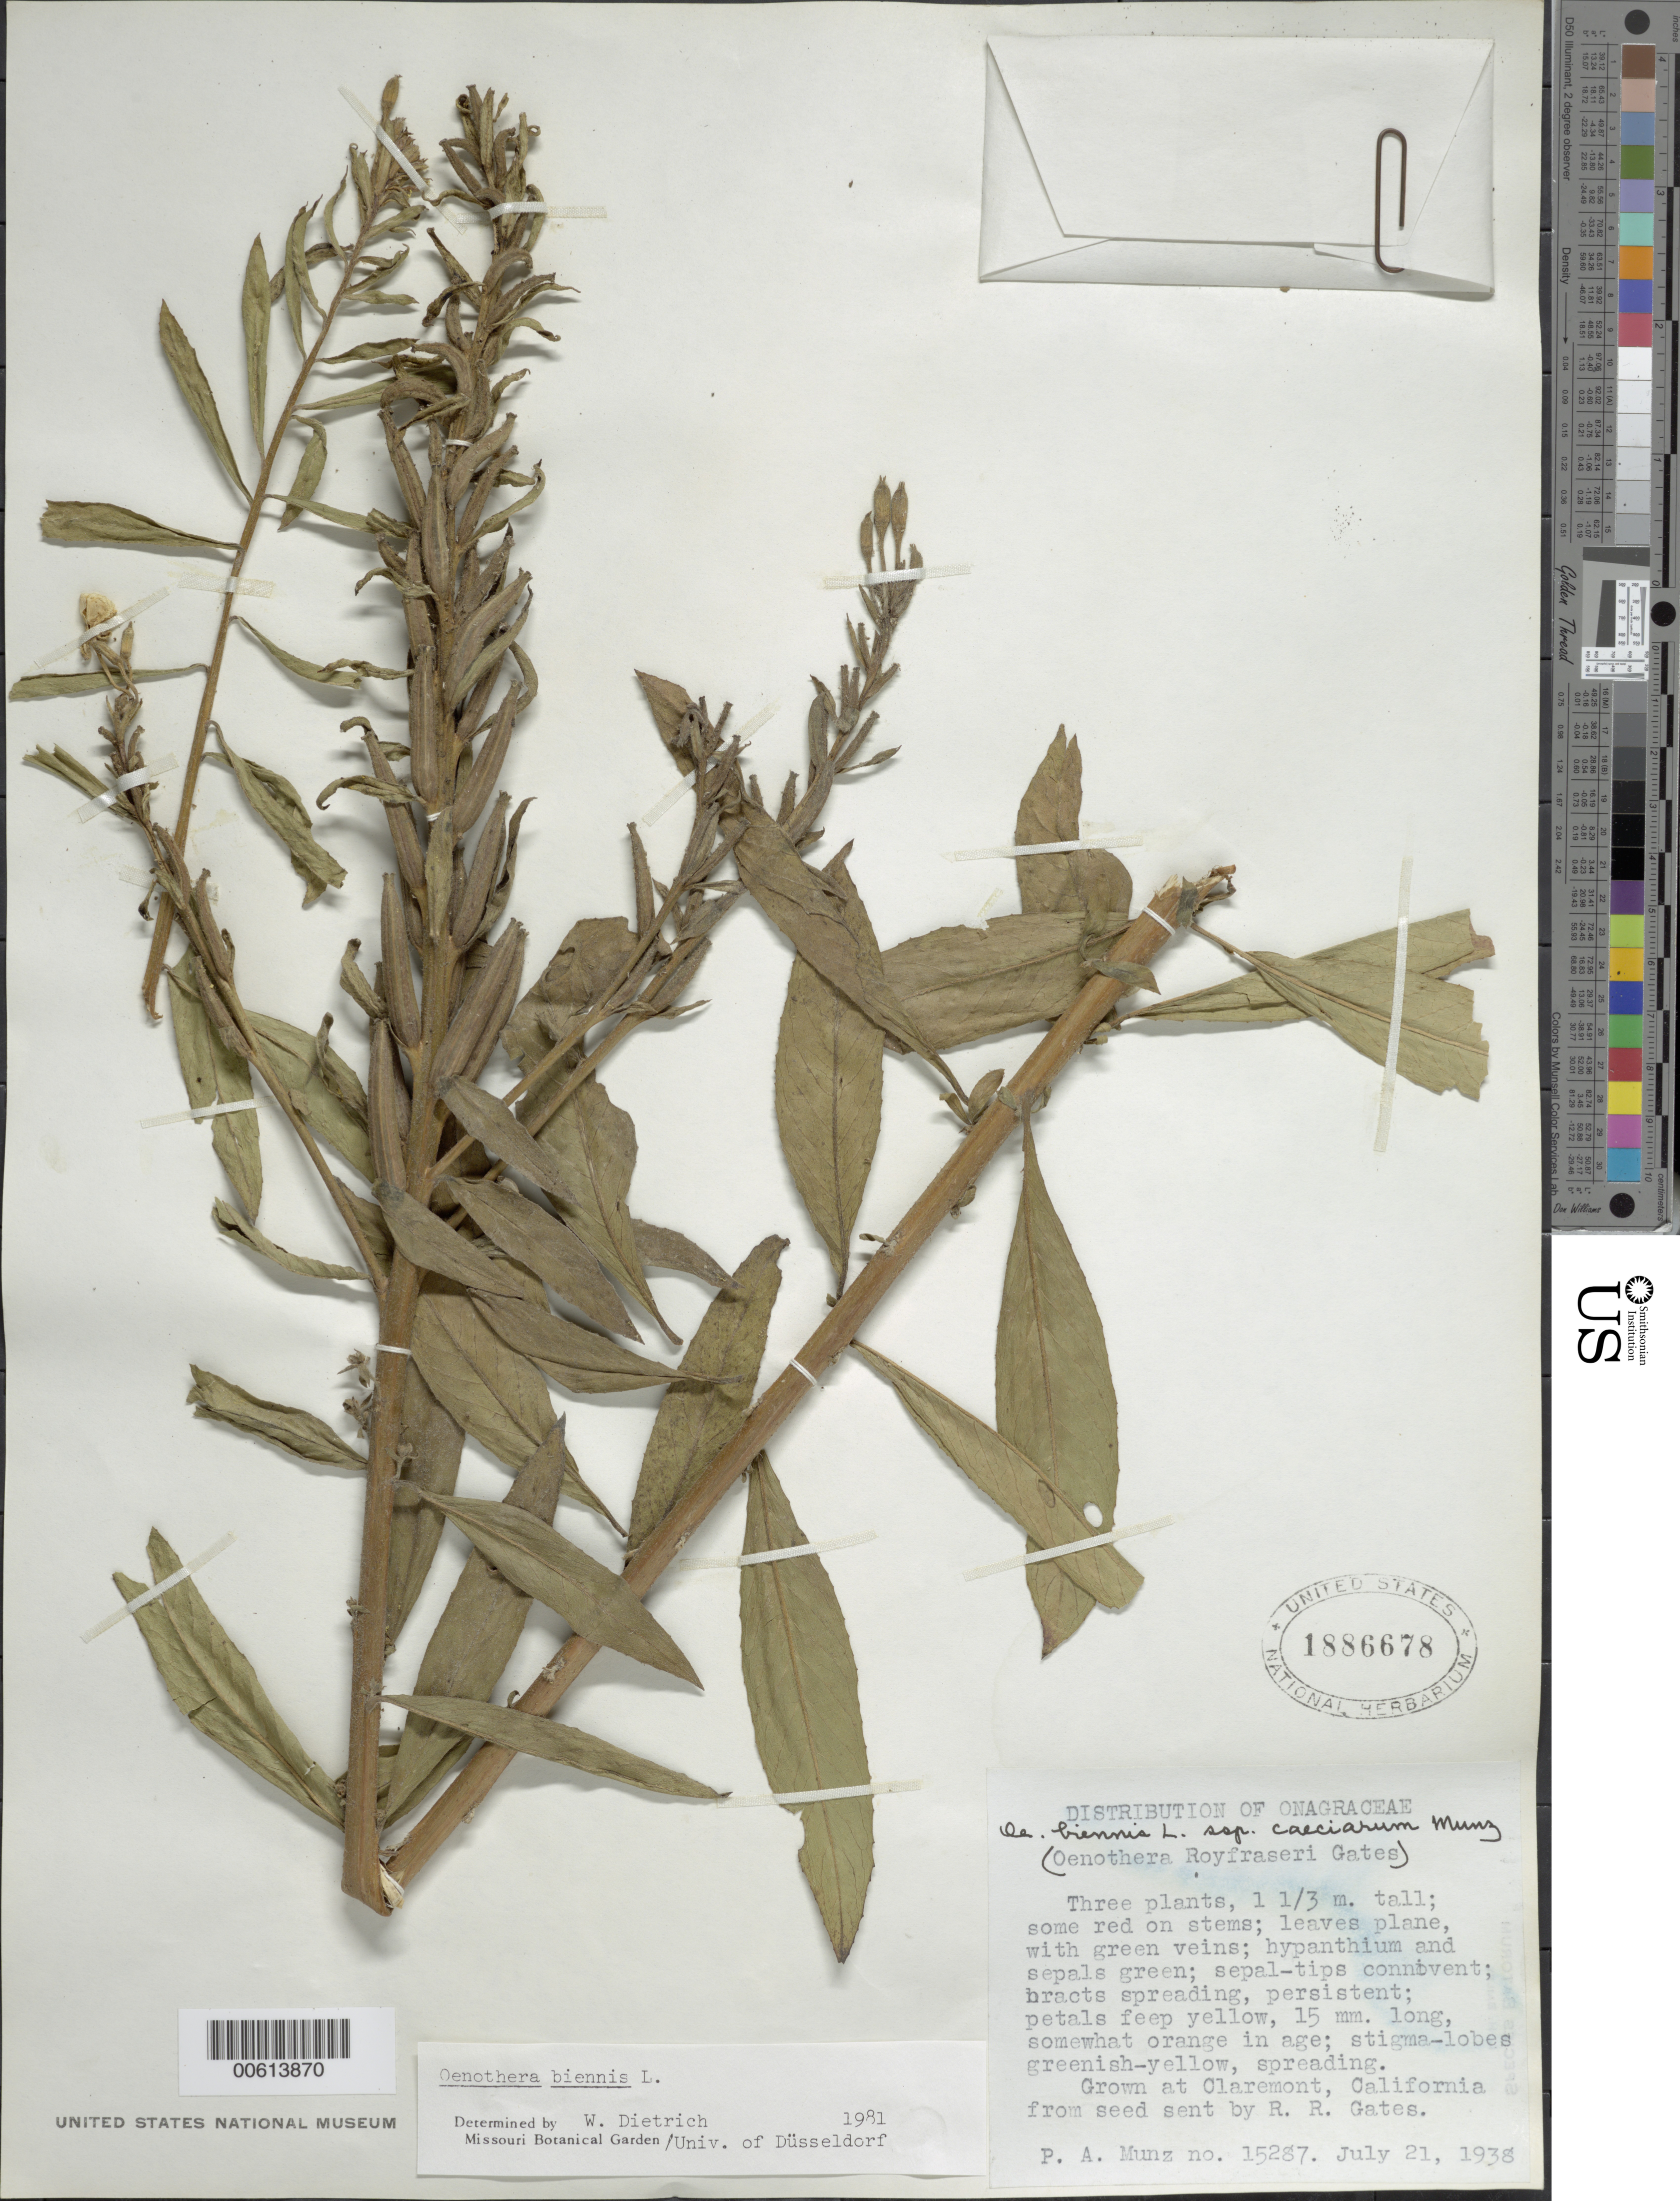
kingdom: Plantae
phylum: Tracheophyta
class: Magnoliopsida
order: Myrtales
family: Onagraceae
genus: Oenothera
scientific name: Oenothera biennis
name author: L.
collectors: P. A. Munz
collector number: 15287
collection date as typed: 21 Jul 1938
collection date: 1938-07-21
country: United States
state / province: California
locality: Claremont, Pomona College Herbarium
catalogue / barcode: US 1886678